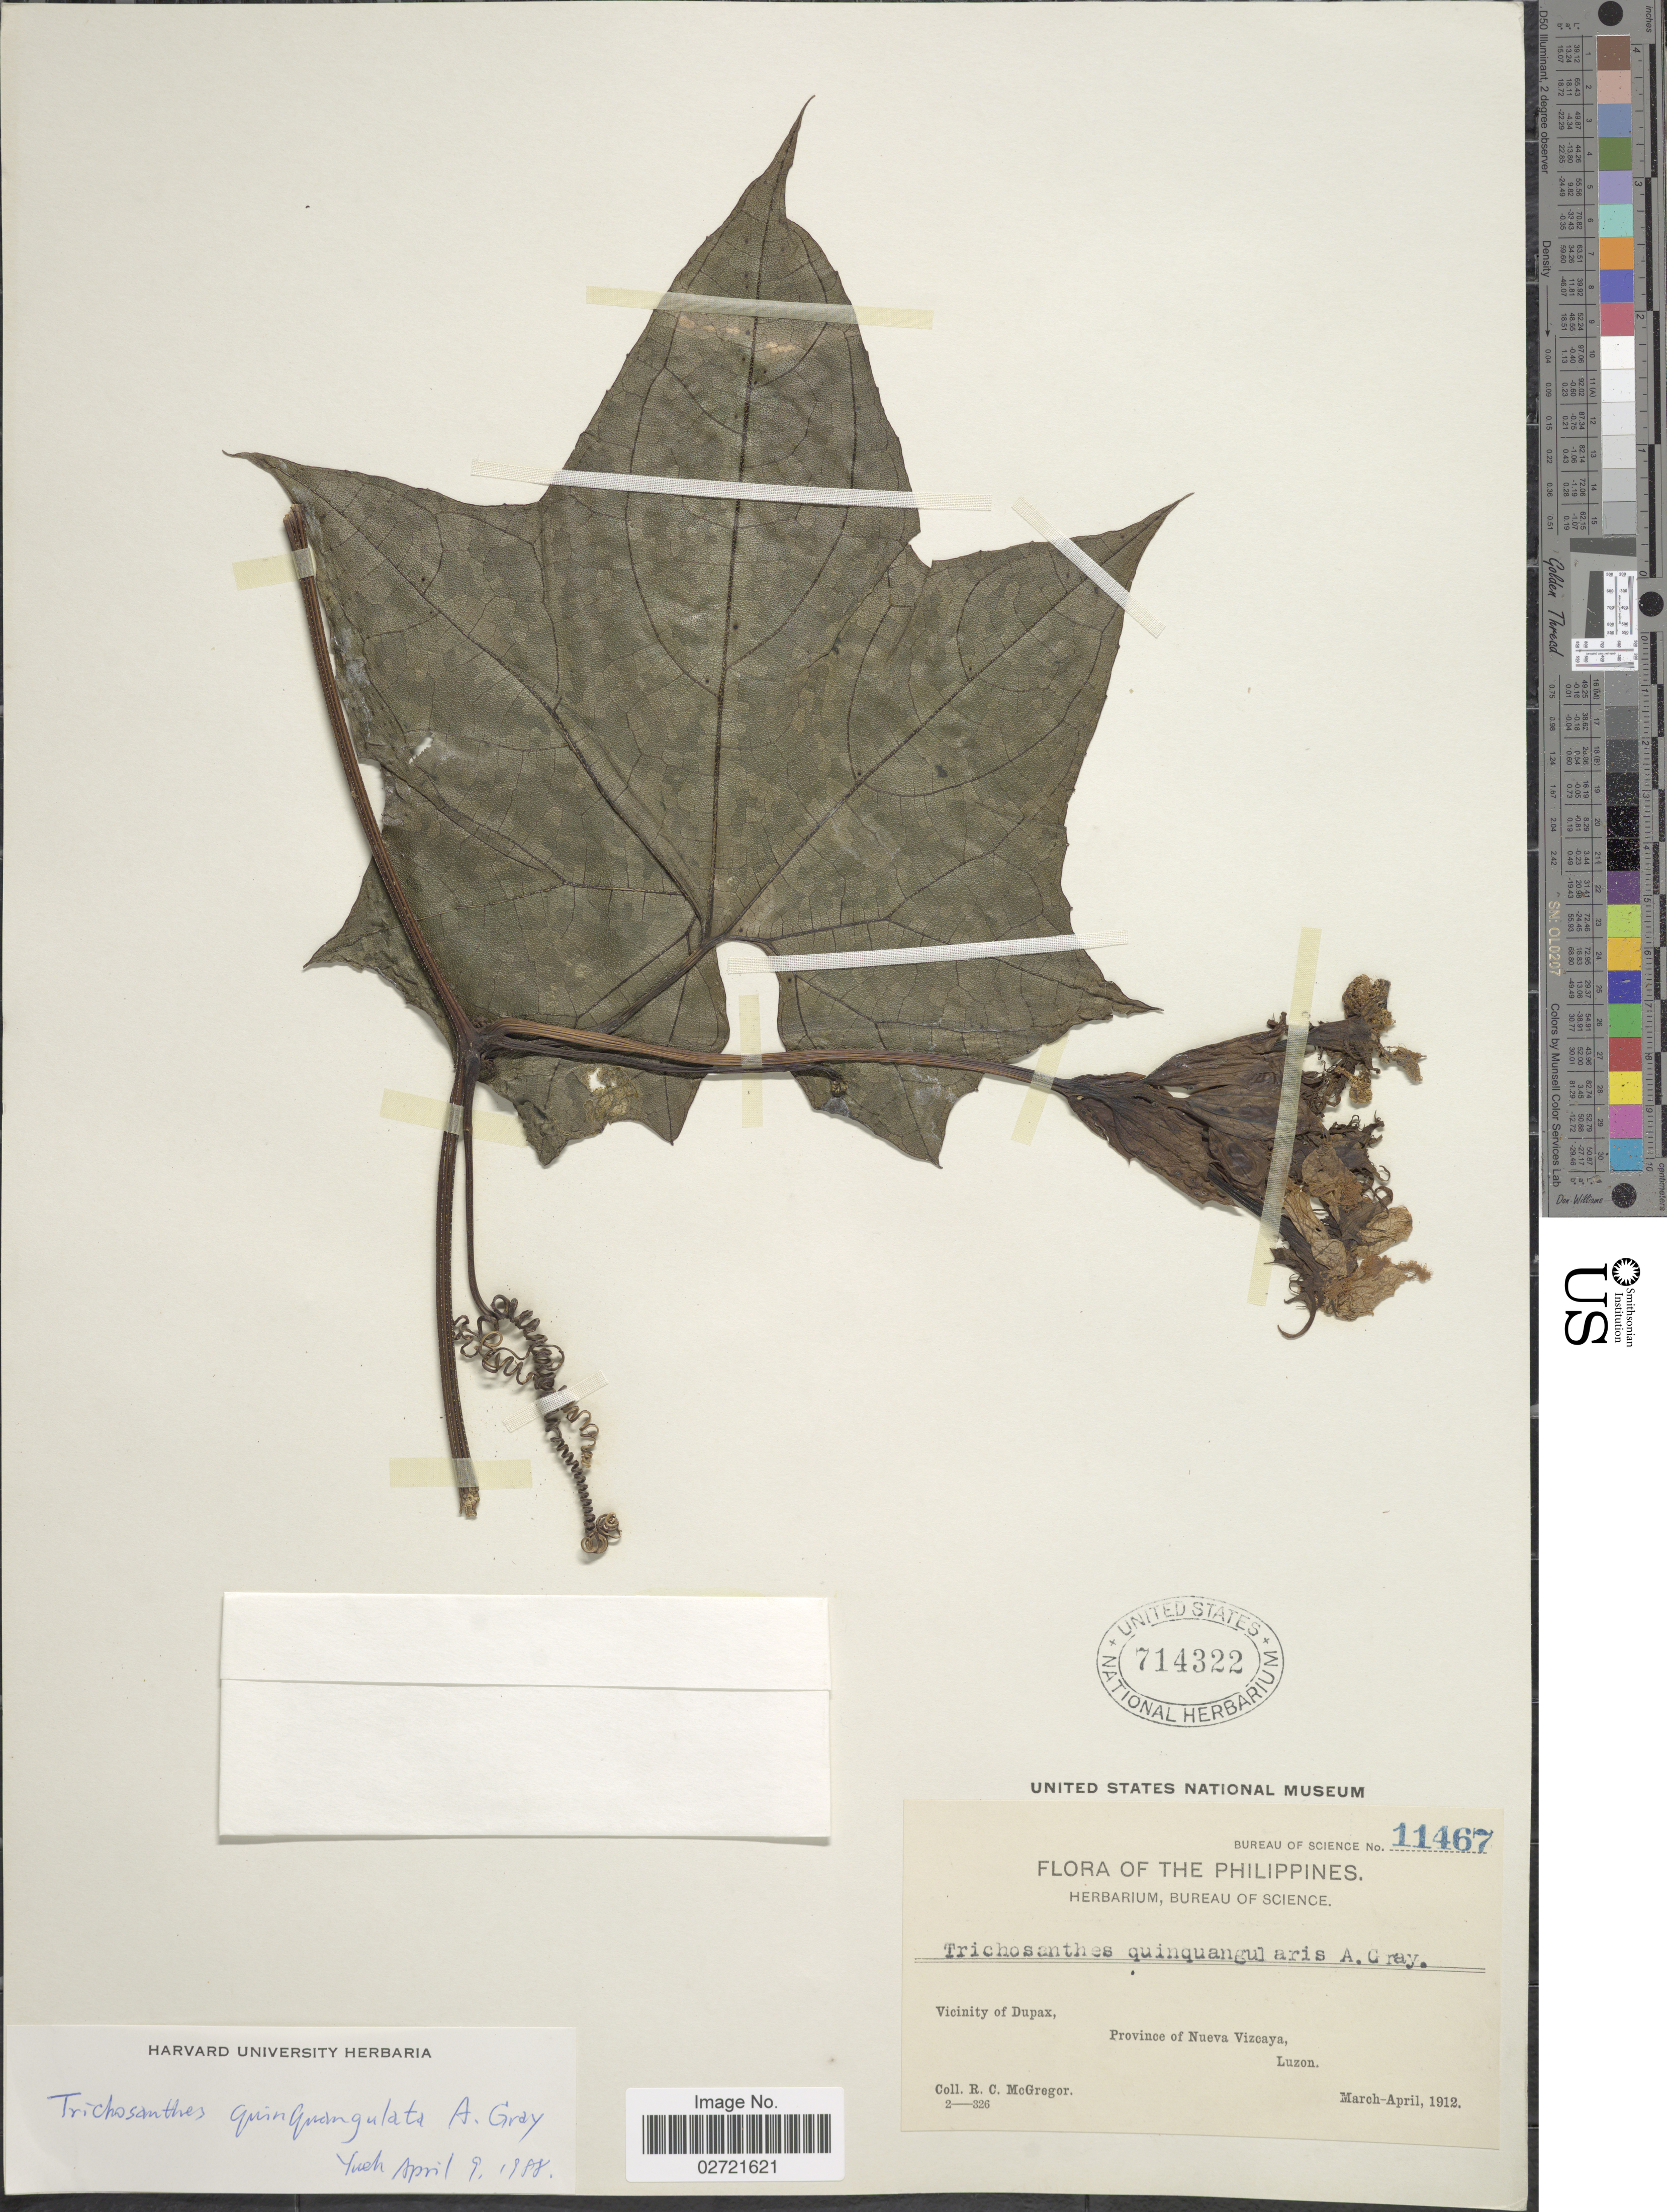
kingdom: Plantae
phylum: Tracheophyta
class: Magnoliopsida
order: Cucurbitales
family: Cucurbitaceae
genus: Trichosanthes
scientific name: Trichosanthes quinquangulata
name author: A. Gray in Wilkes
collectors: R. C. McGregor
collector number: Bureau of Science 11467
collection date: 1912-03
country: Philippines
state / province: Cagayan Valley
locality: Vicinity of Dupax, Province of Nueva Vizcaya, Luzon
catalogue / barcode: US 714322